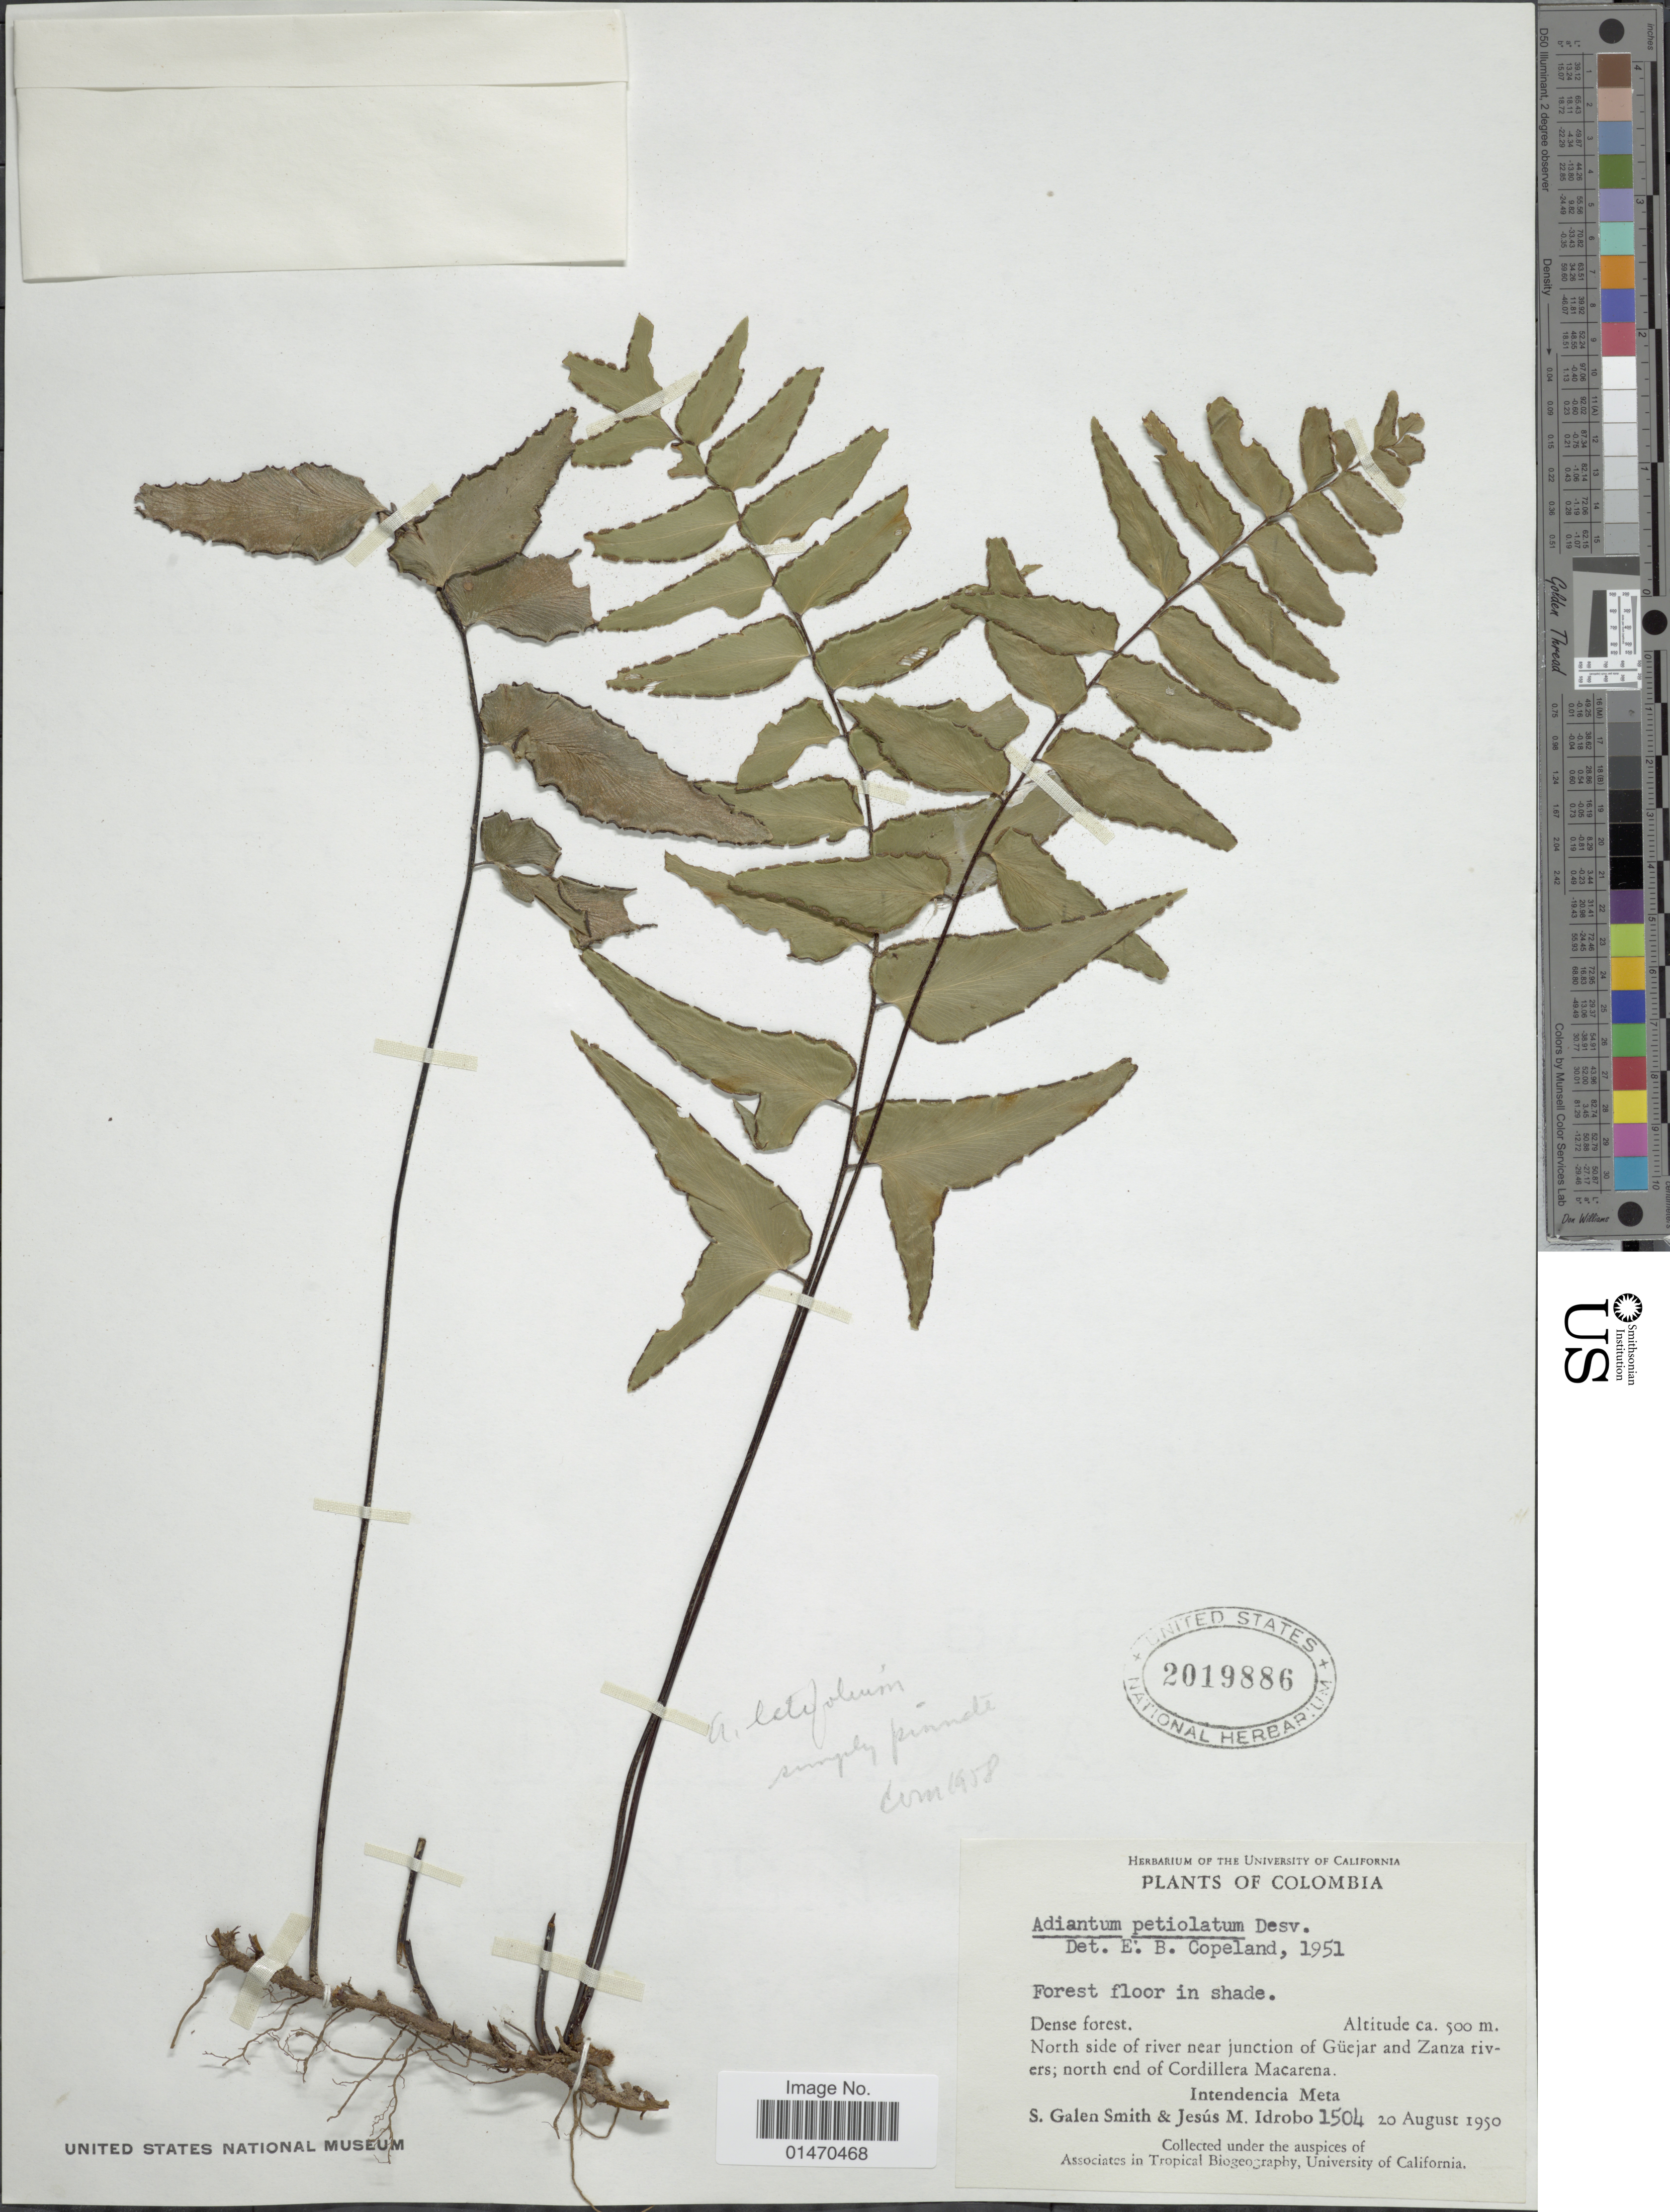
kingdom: Plantae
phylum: Tracheophyta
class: Polypodiopsida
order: Polypodiales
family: Pteridaceae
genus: Adiantum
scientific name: Adiantum latifolium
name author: Lam.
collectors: S. G. Smith & J. M. Idrobo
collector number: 1504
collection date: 1950-08-20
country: Colombia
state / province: Meta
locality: North side of river near junction of Guejar and Zanza rivers, north end of Cordillera Macarena, Intendencia Meta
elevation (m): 500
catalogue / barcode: US 2019886